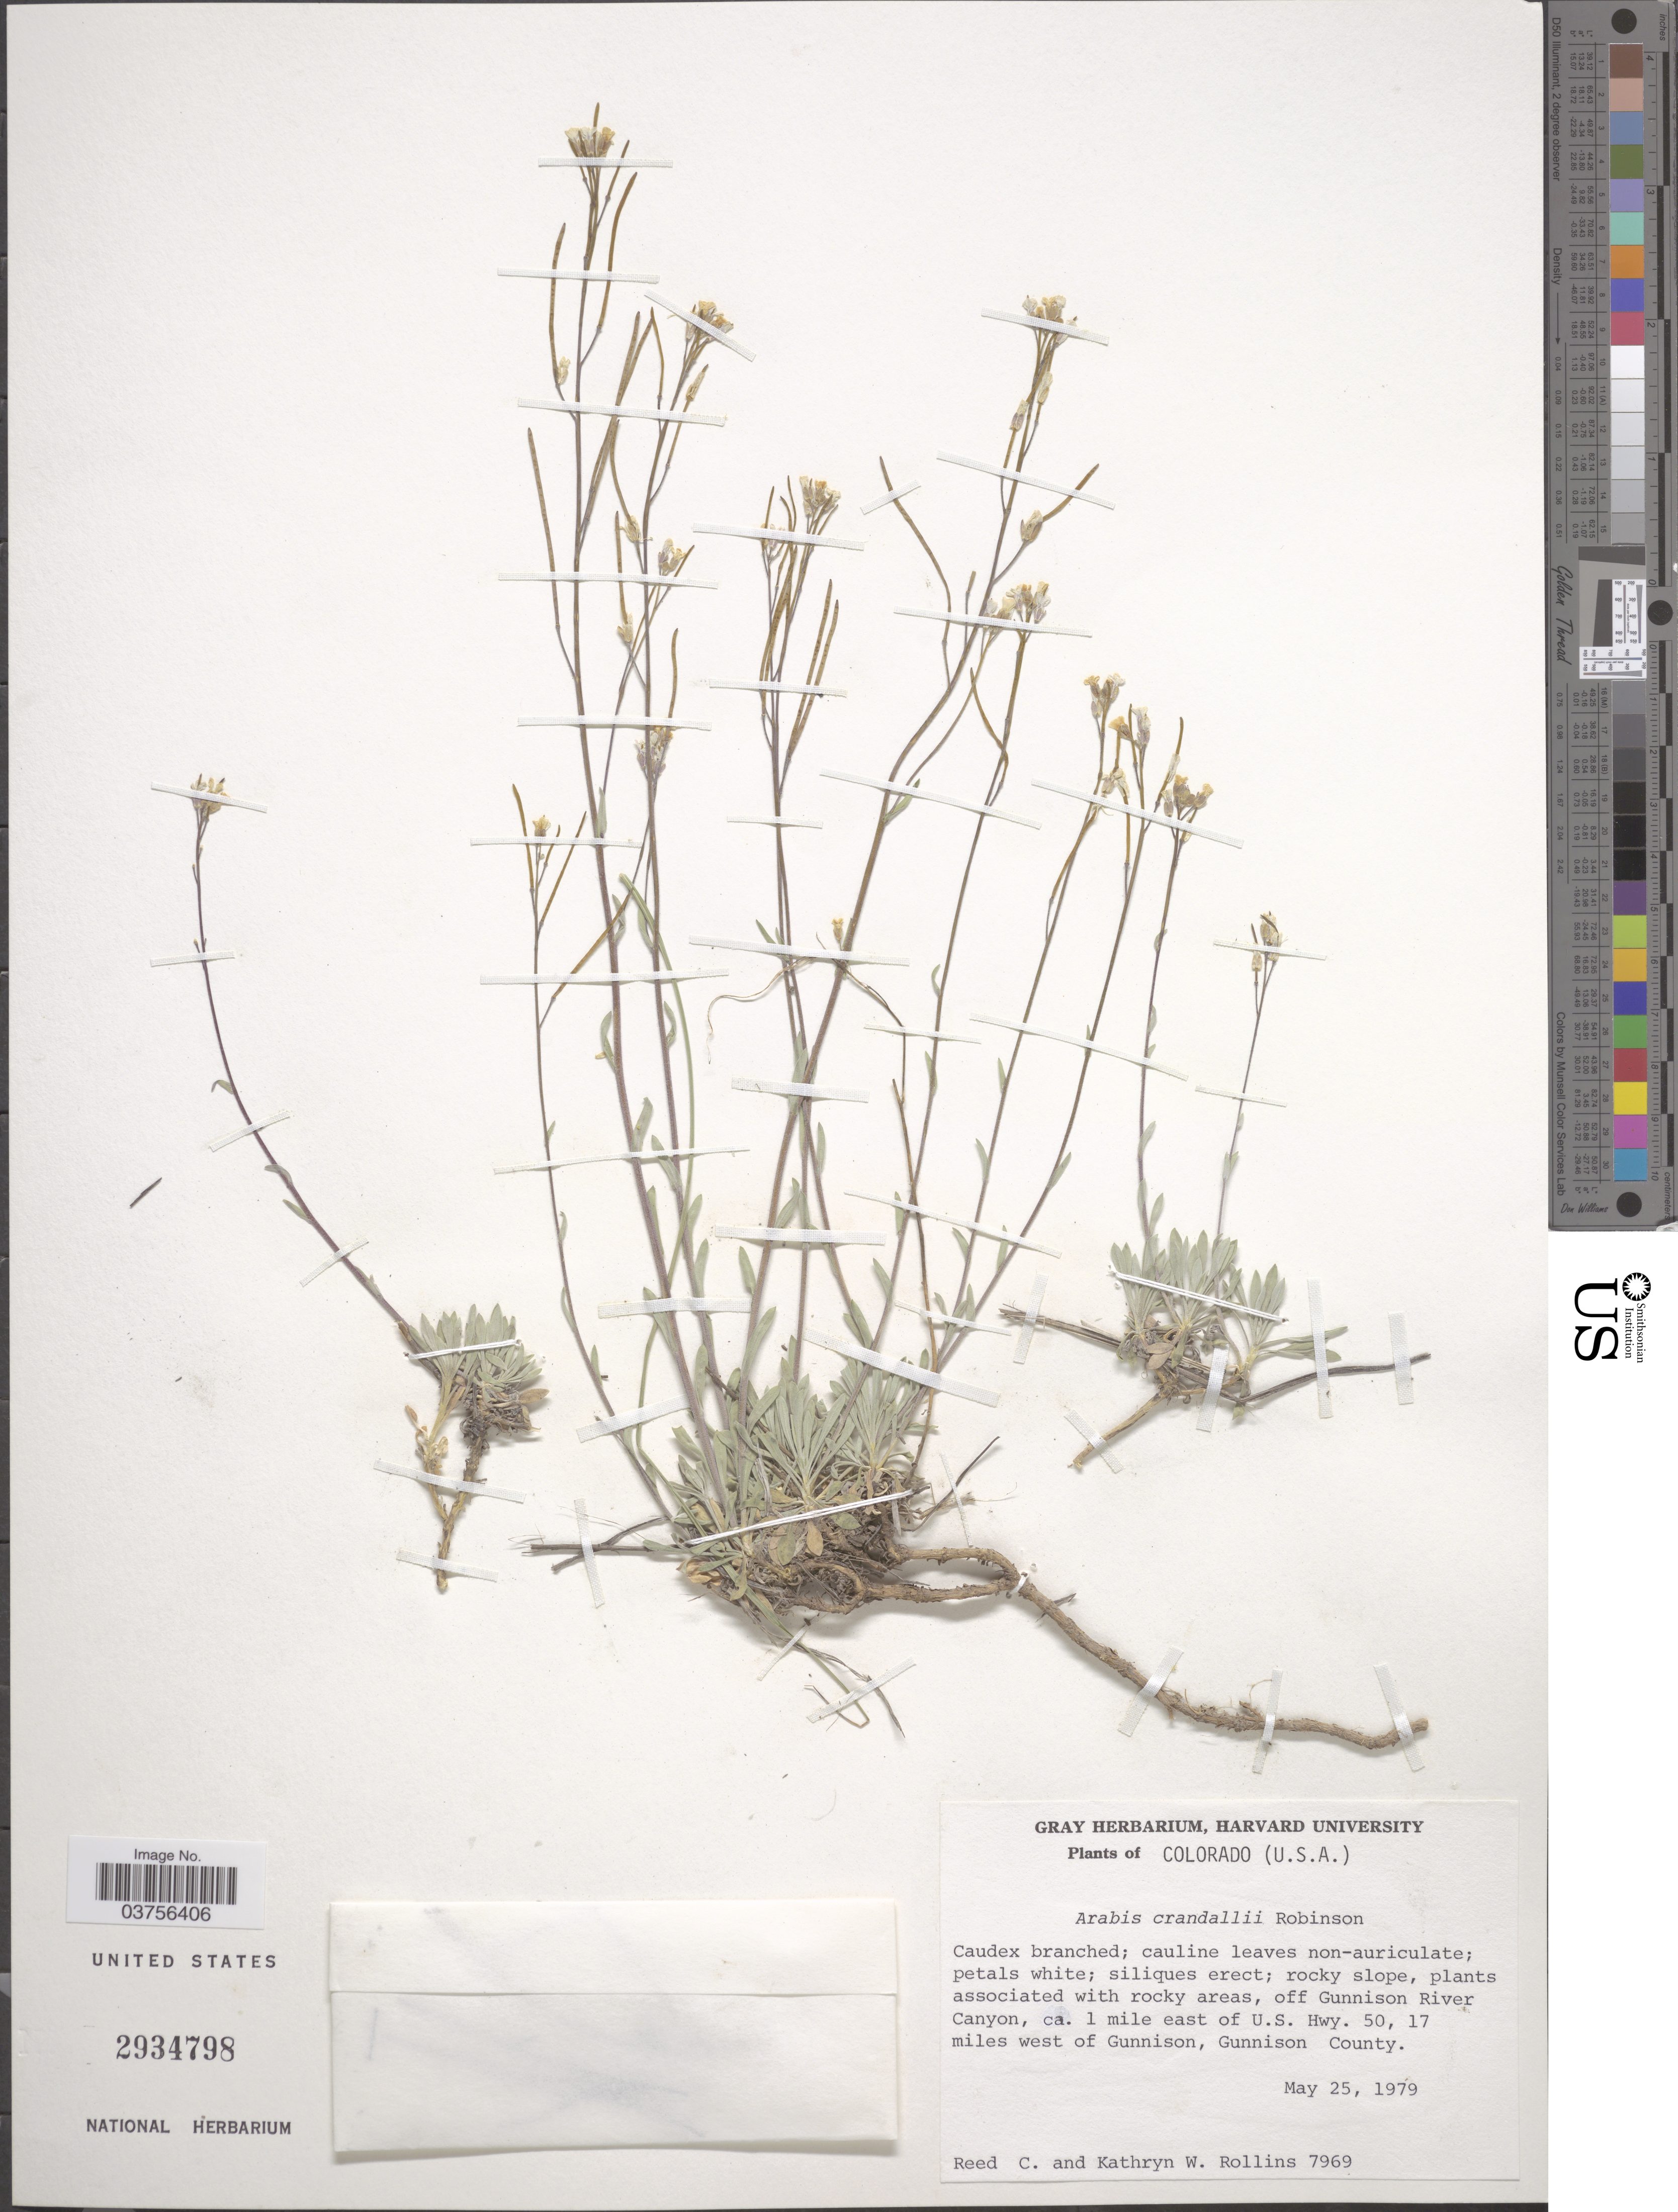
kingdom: Plantae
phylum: Tracheophyta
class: Magnoliopsida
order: Brassicales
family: Brassicaceae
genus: Arabis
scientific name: Arabis crandallii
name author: B.L. Rob.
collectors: R. C. Rollins & K. W. Rollins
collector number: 7969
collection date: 1979-05-25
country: United States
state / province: Colorado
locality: Off Gunnison River Canyon, ca. 1 mile east of U. S. Hwy. 50, 17 miles west of Gunnison, Gunnison County.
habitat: plants associated with rocky areas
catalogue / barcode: US 2934798